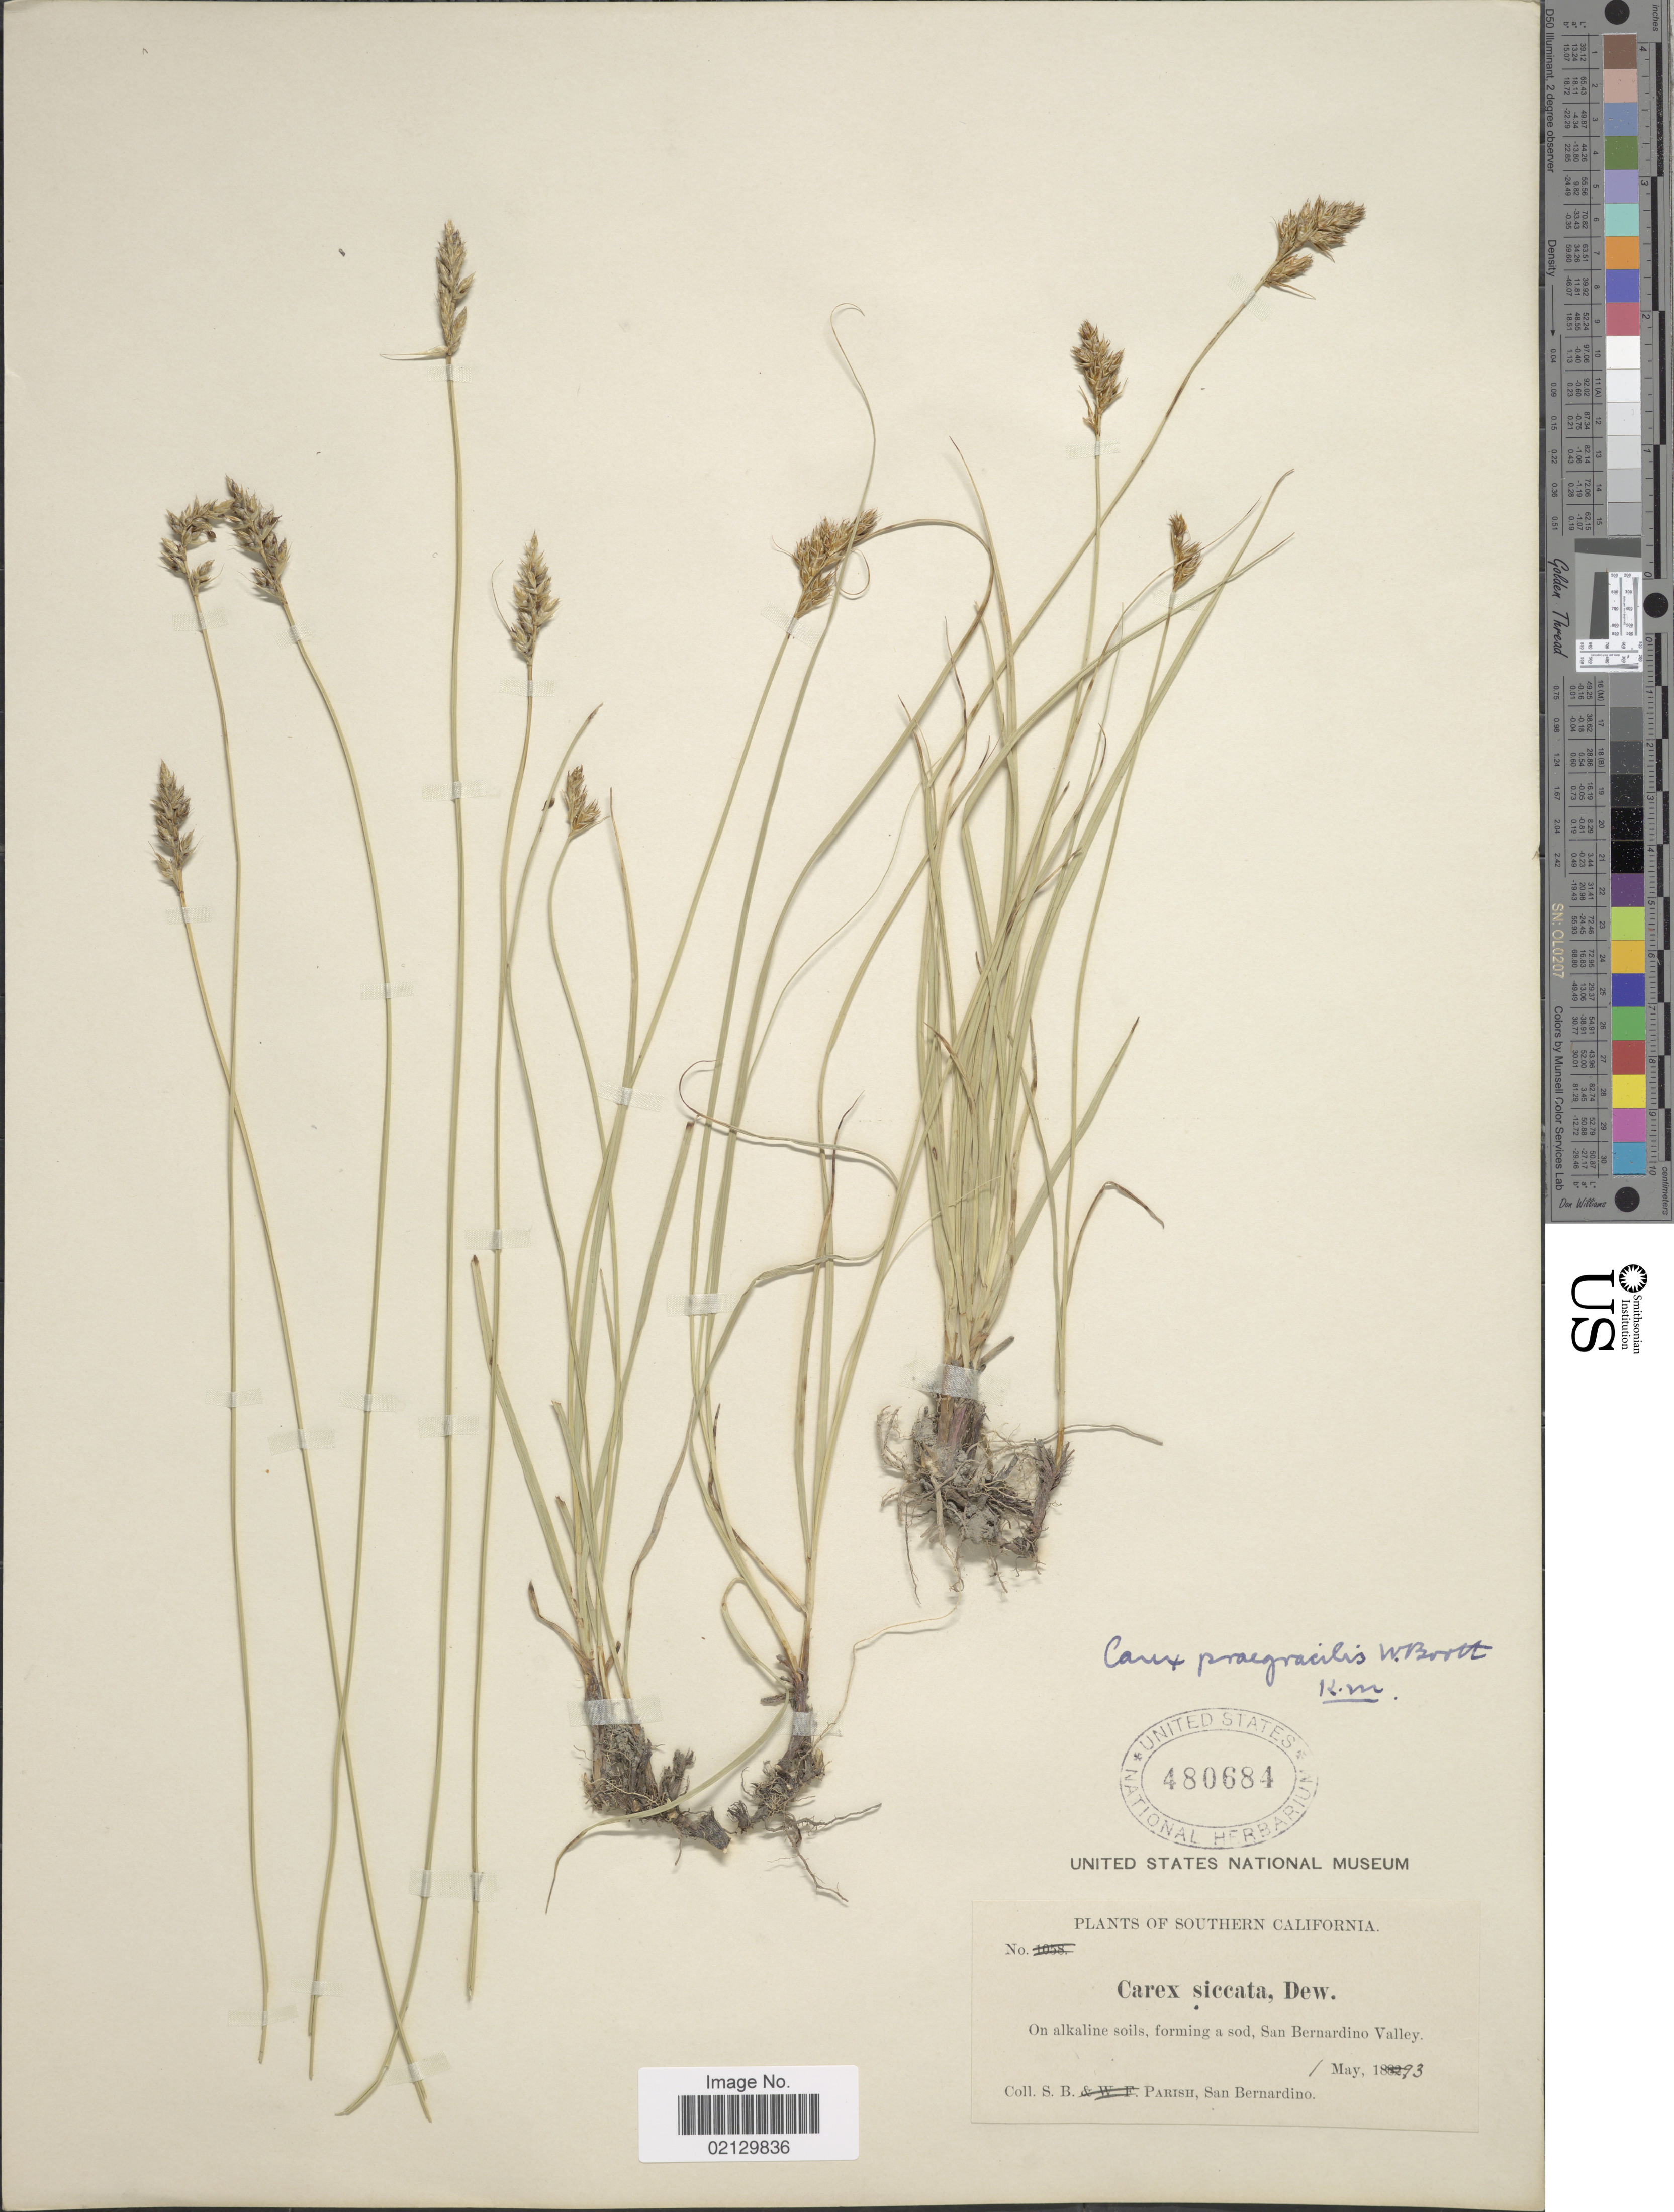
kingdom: Plantae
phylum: Tracheophyta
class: Liliopsida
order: Poales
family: Cyperaceae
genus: Carex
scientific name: Carex praegracilis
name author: W. Boott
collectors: S. B. Parish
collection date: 1893-05-01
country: United States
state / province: California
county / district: San Bernardino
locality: California. On alkaline soils, forming a sod, San Bernardino Valley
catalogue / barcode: US 480684